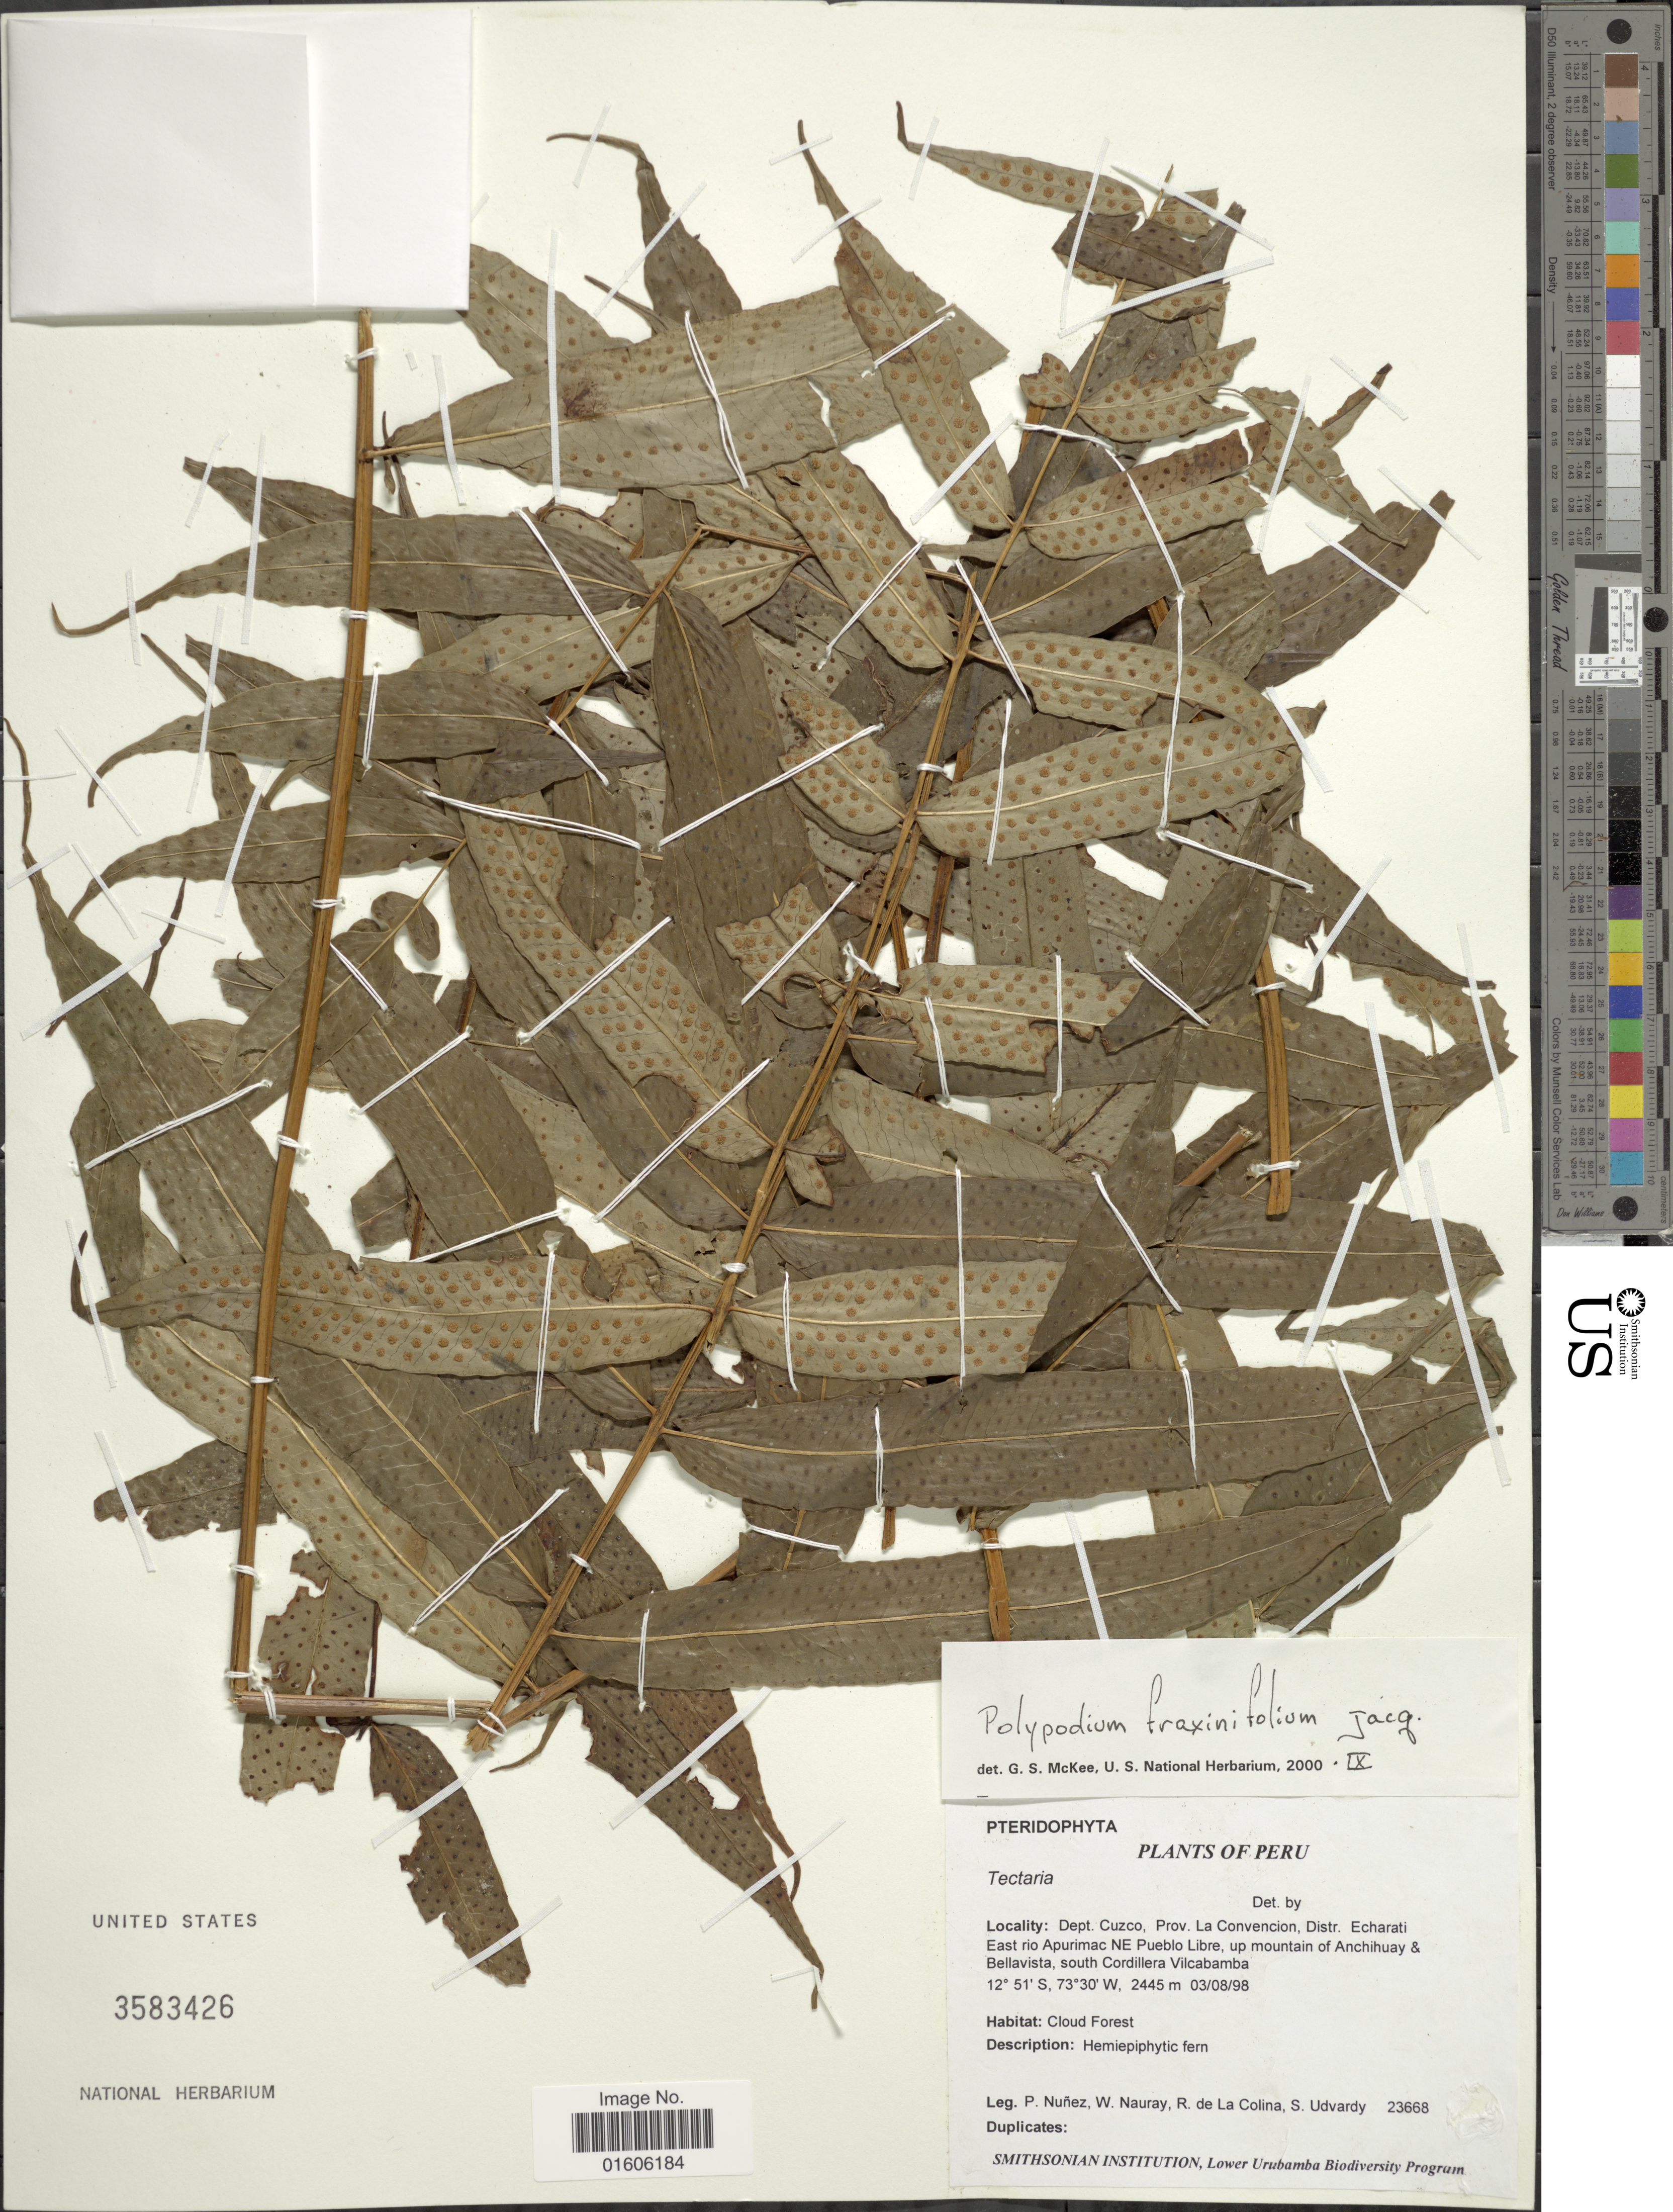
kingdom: Plantae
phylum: Tracheophyta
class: Polypodiopsida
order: Polypodiales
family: Polypodiaceae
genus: Serpocaulon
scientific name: Serpocaulon fraxinifolium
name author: (Jacq.) A.R. Sm.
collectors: P. Nuñez V., W. Nauray, R. Colina & S. Udvardy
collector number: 23668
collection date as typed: Transcribed d/m/y: 3/8/98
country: Peru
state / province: Cusco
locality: Dept. Cuzco, Prov. La Convencion, Distr. Echarati East rio Apurimac NE Pueblo Libre, up mountain of Anchihuay & Bellavista, south Cordillera Vilcabamba.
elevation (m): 2445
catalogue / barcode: US 3583426